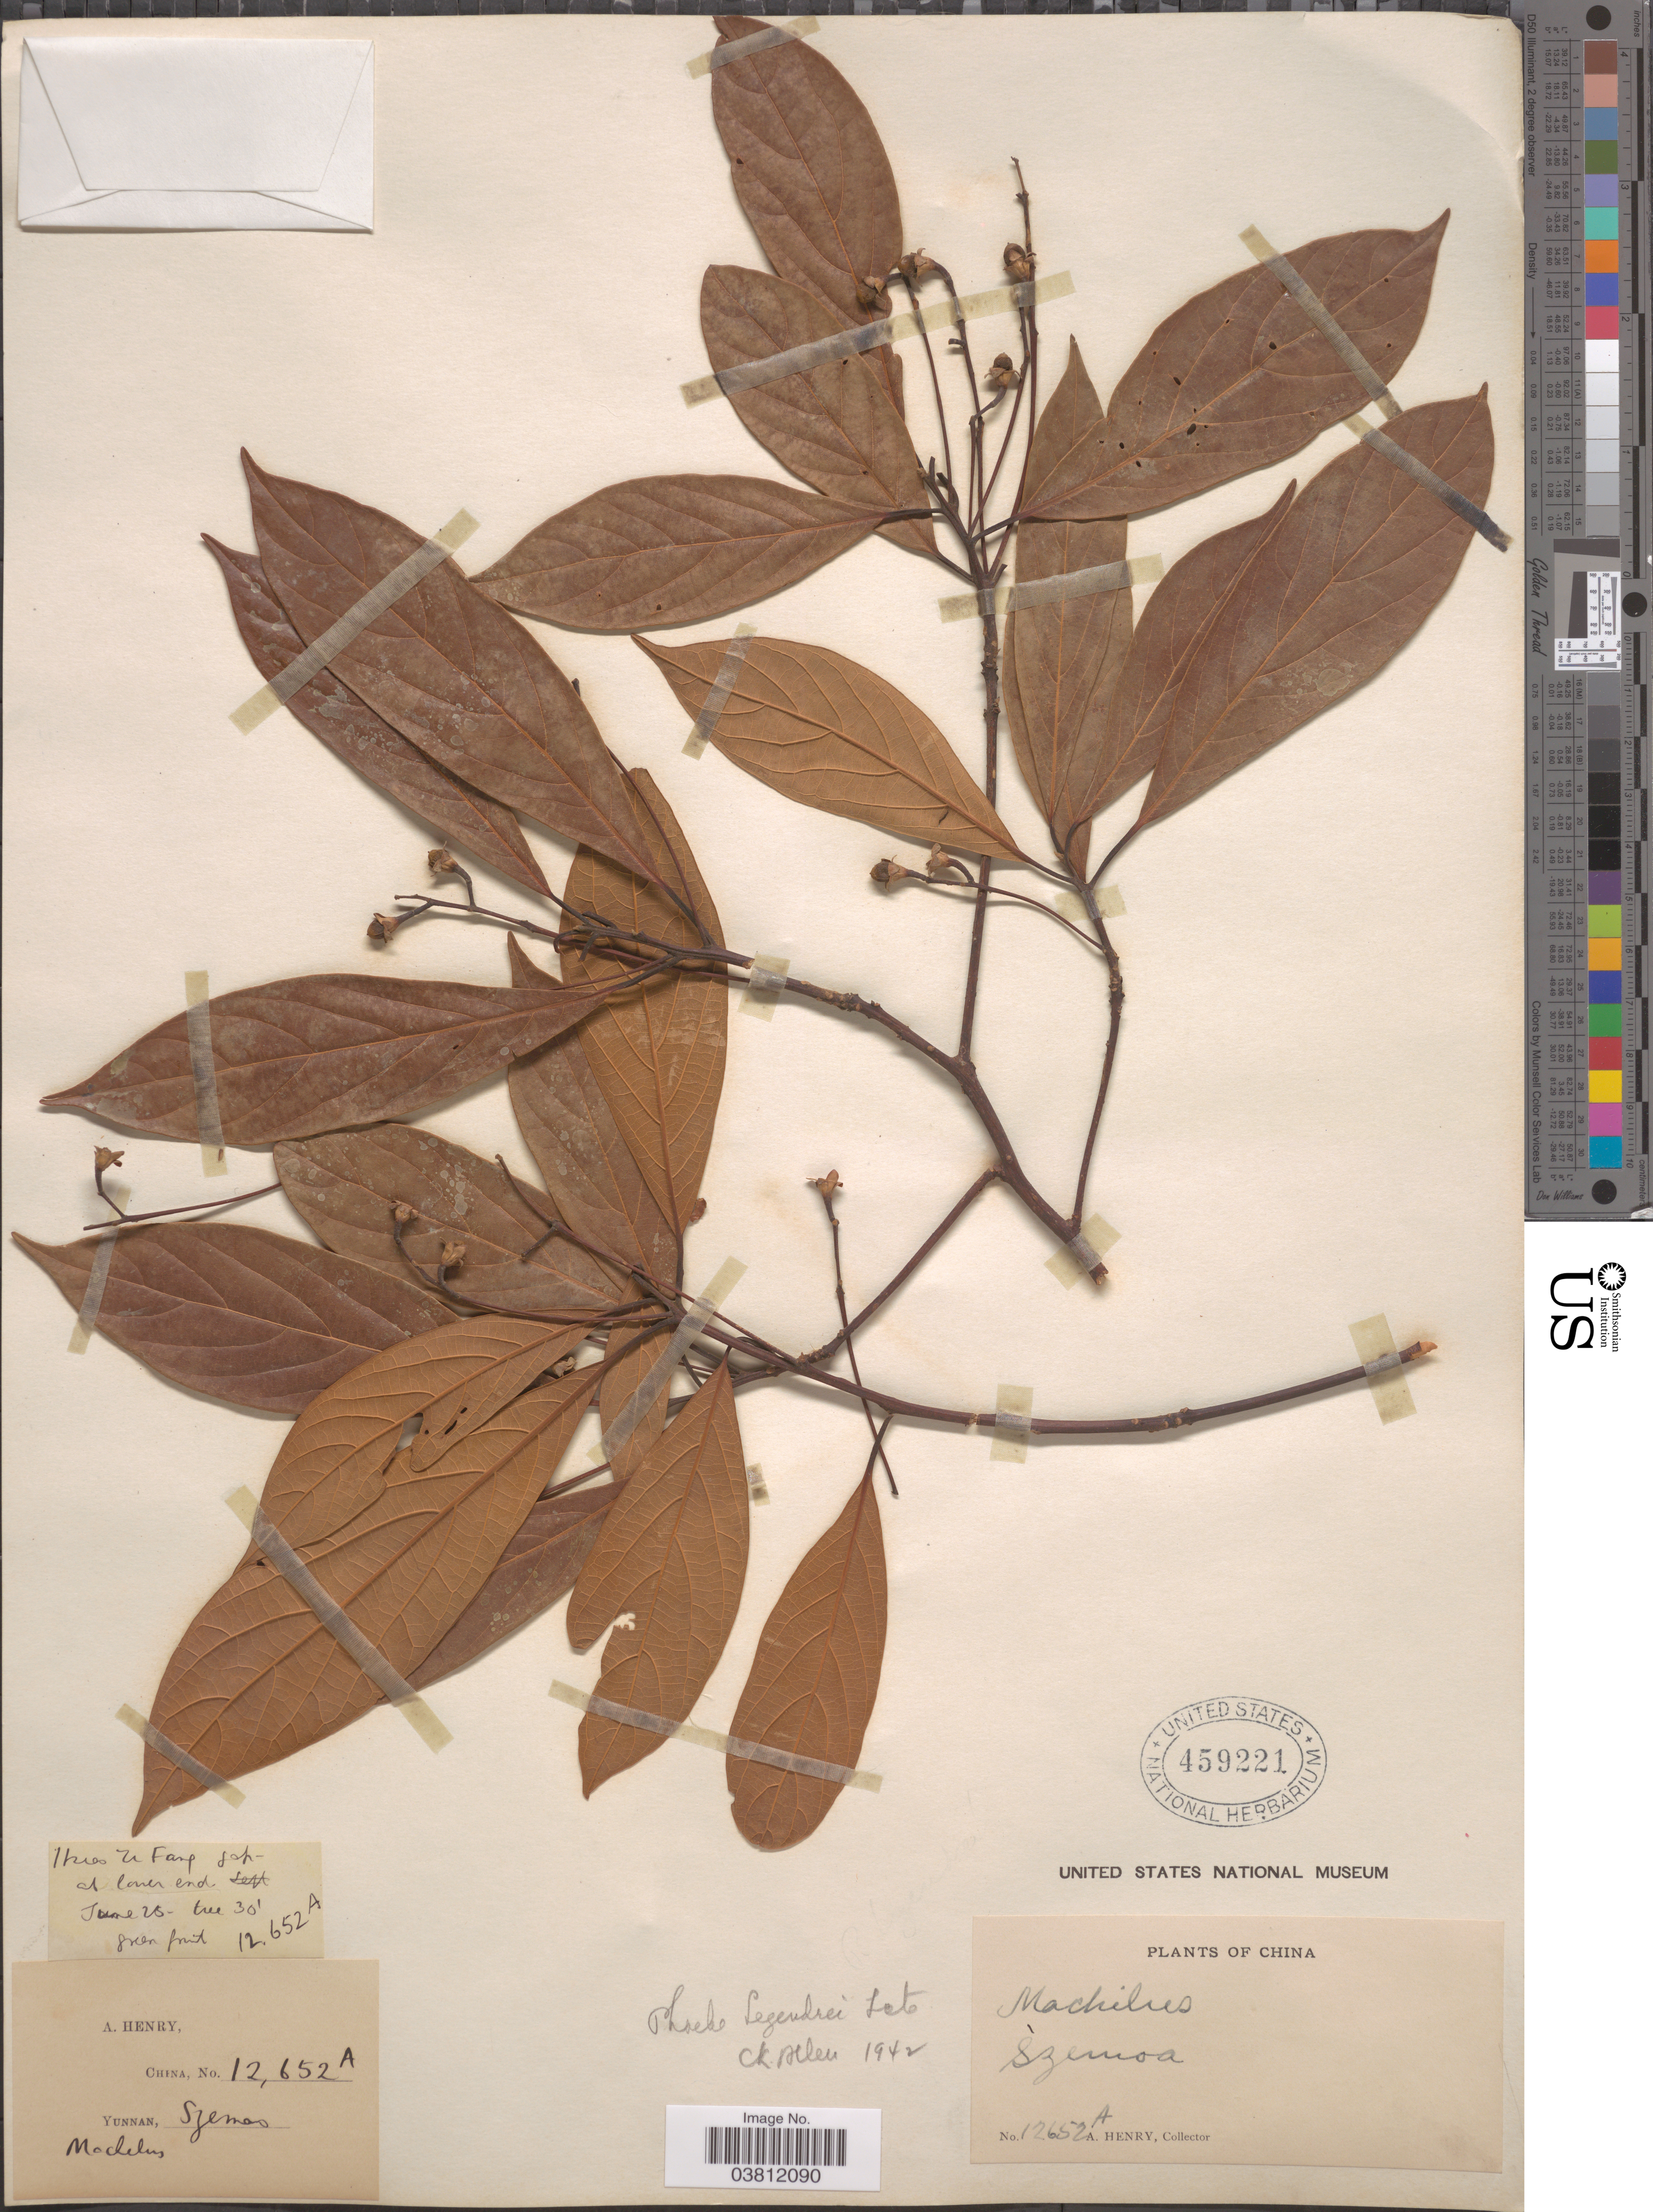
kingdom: Plantae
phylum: Tracheophyta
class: Magnoliopsida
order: Laurales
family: Lauraceae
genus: Phoebe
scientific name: Phoebe legendrei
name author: Lecomte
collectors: A. Henry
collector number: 12652 A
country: China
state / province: Yunnan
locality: Szemoa.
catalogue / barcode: US 459221